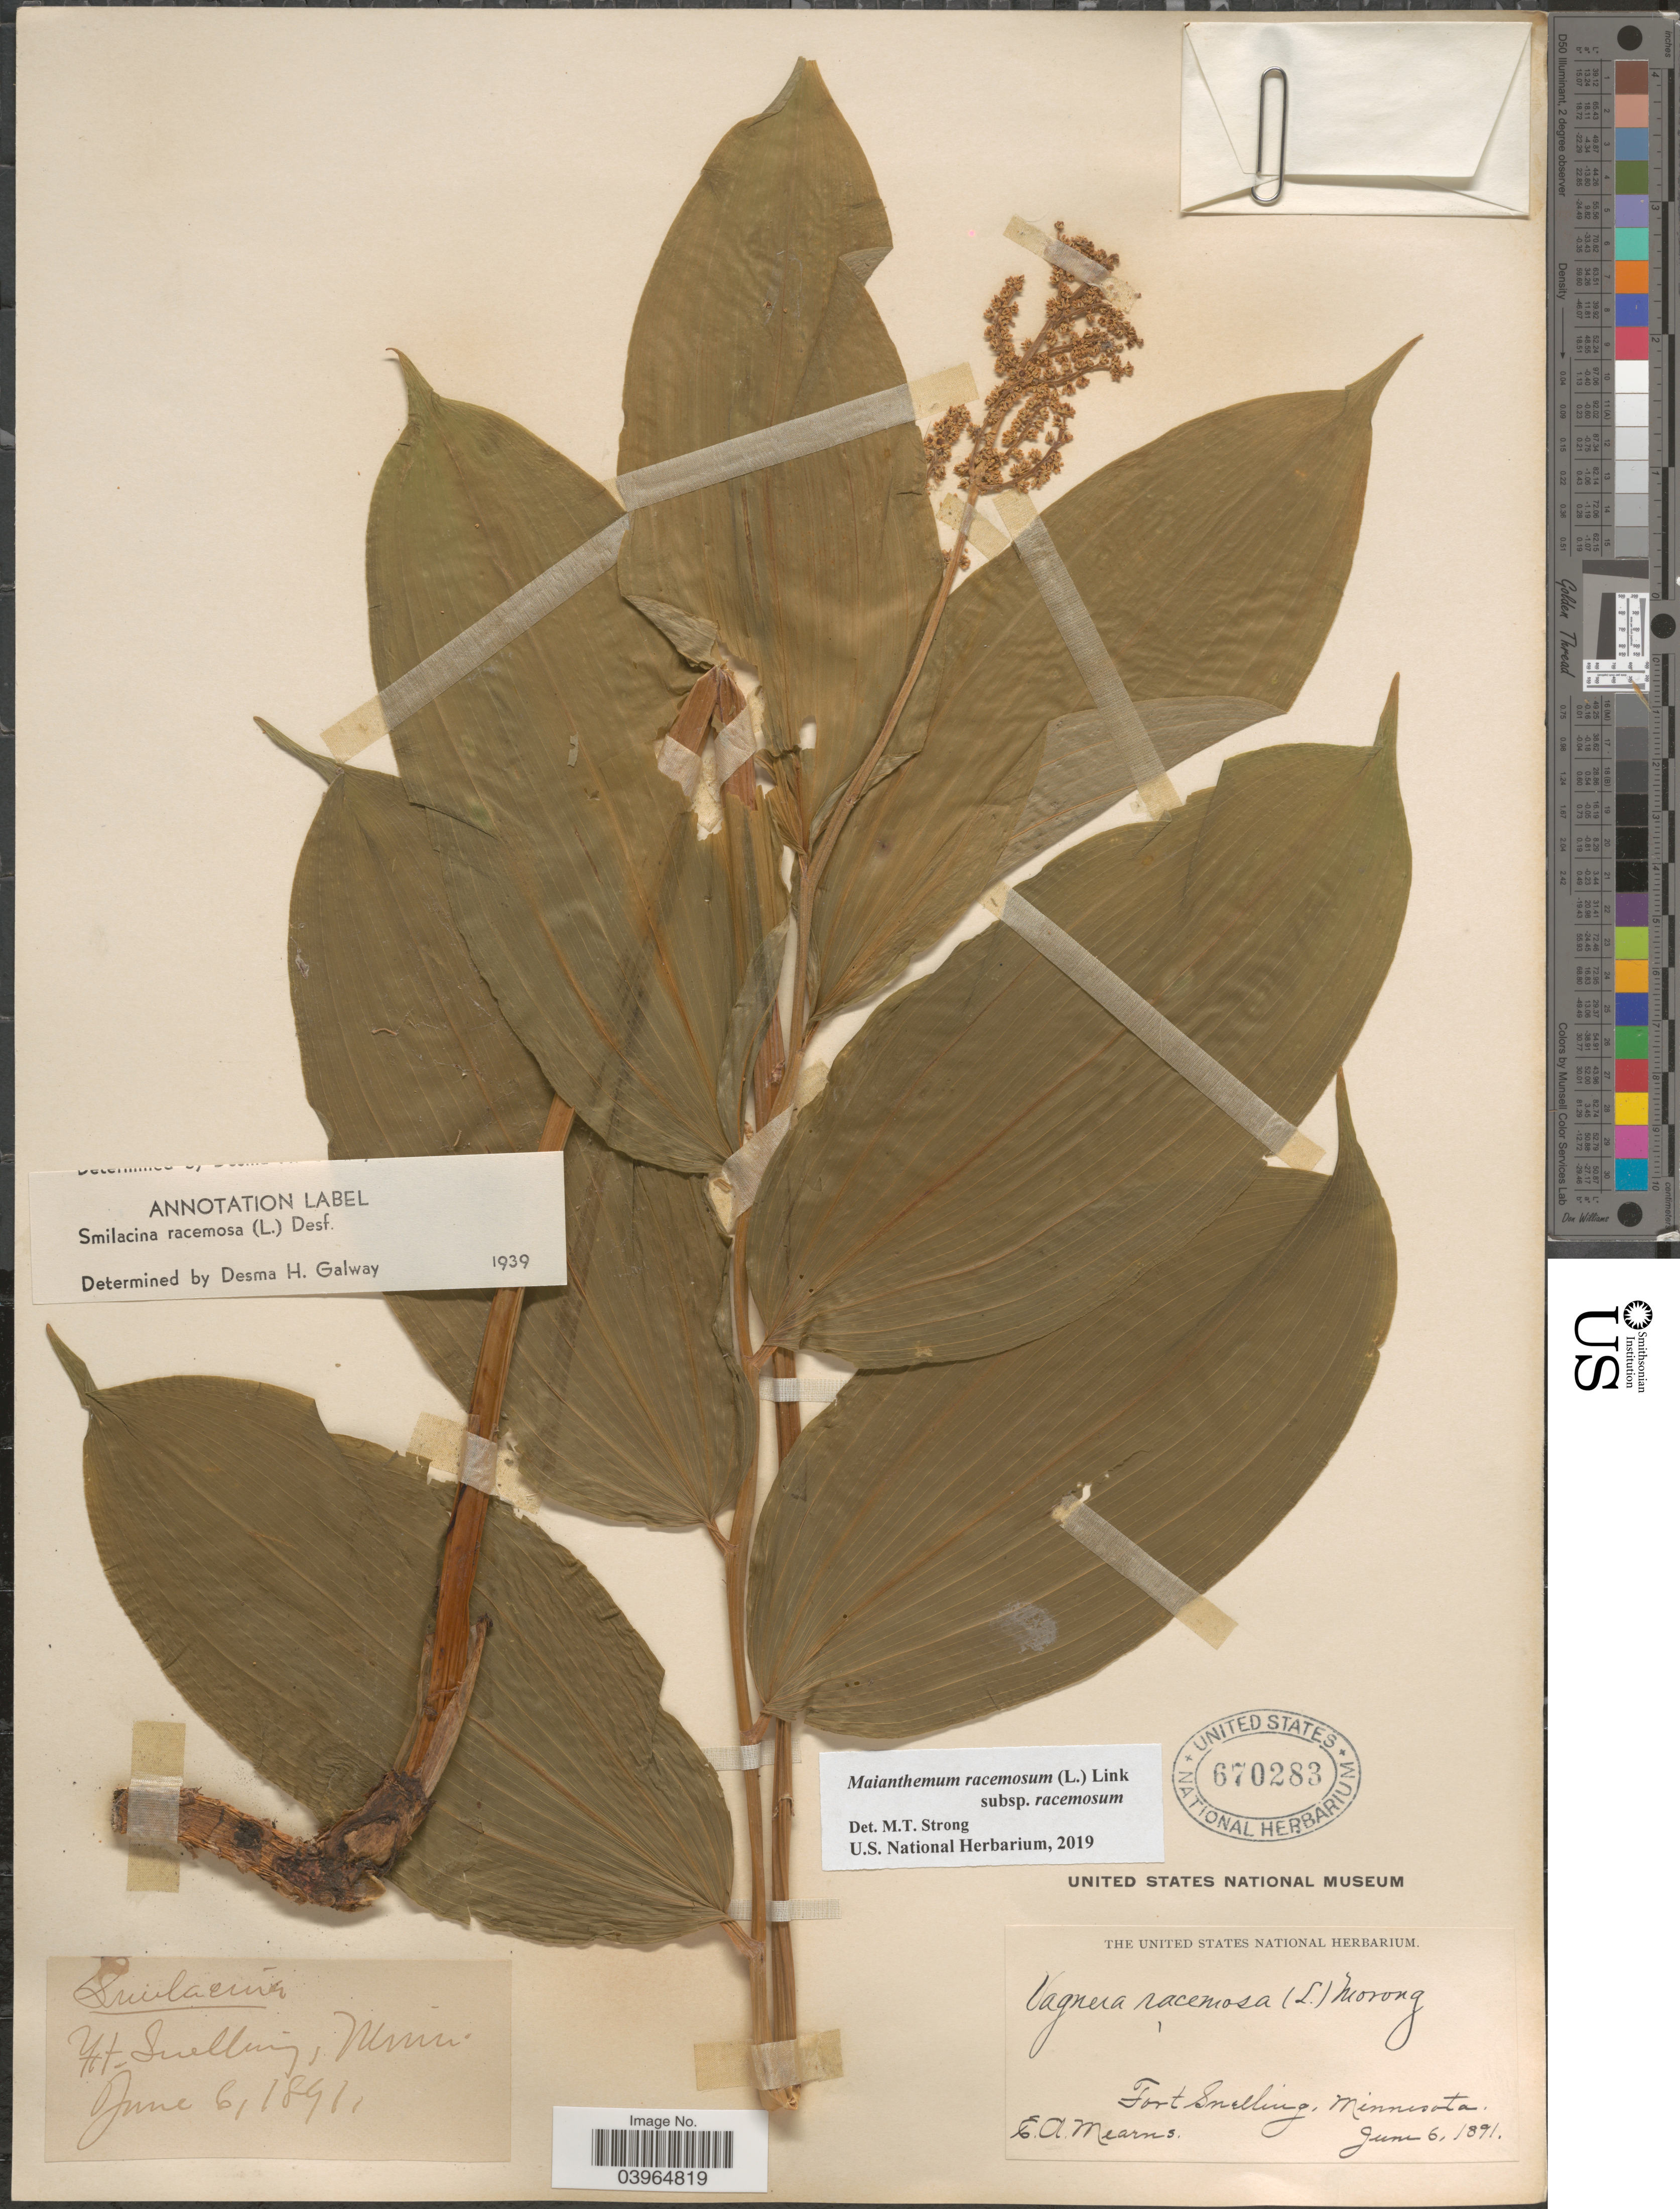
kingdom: Plantae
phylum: Tracheophyta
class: Liliopsida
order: Asparagales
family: Asparagaceae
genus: Maianthemum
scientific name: Maianthemum racemosum subsp. racemosum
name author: (L.) Link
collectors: E. A. Mearns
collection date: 1891-06-06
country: United States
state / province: Minnesota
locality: Fort Snelling.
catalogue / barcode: US 670283